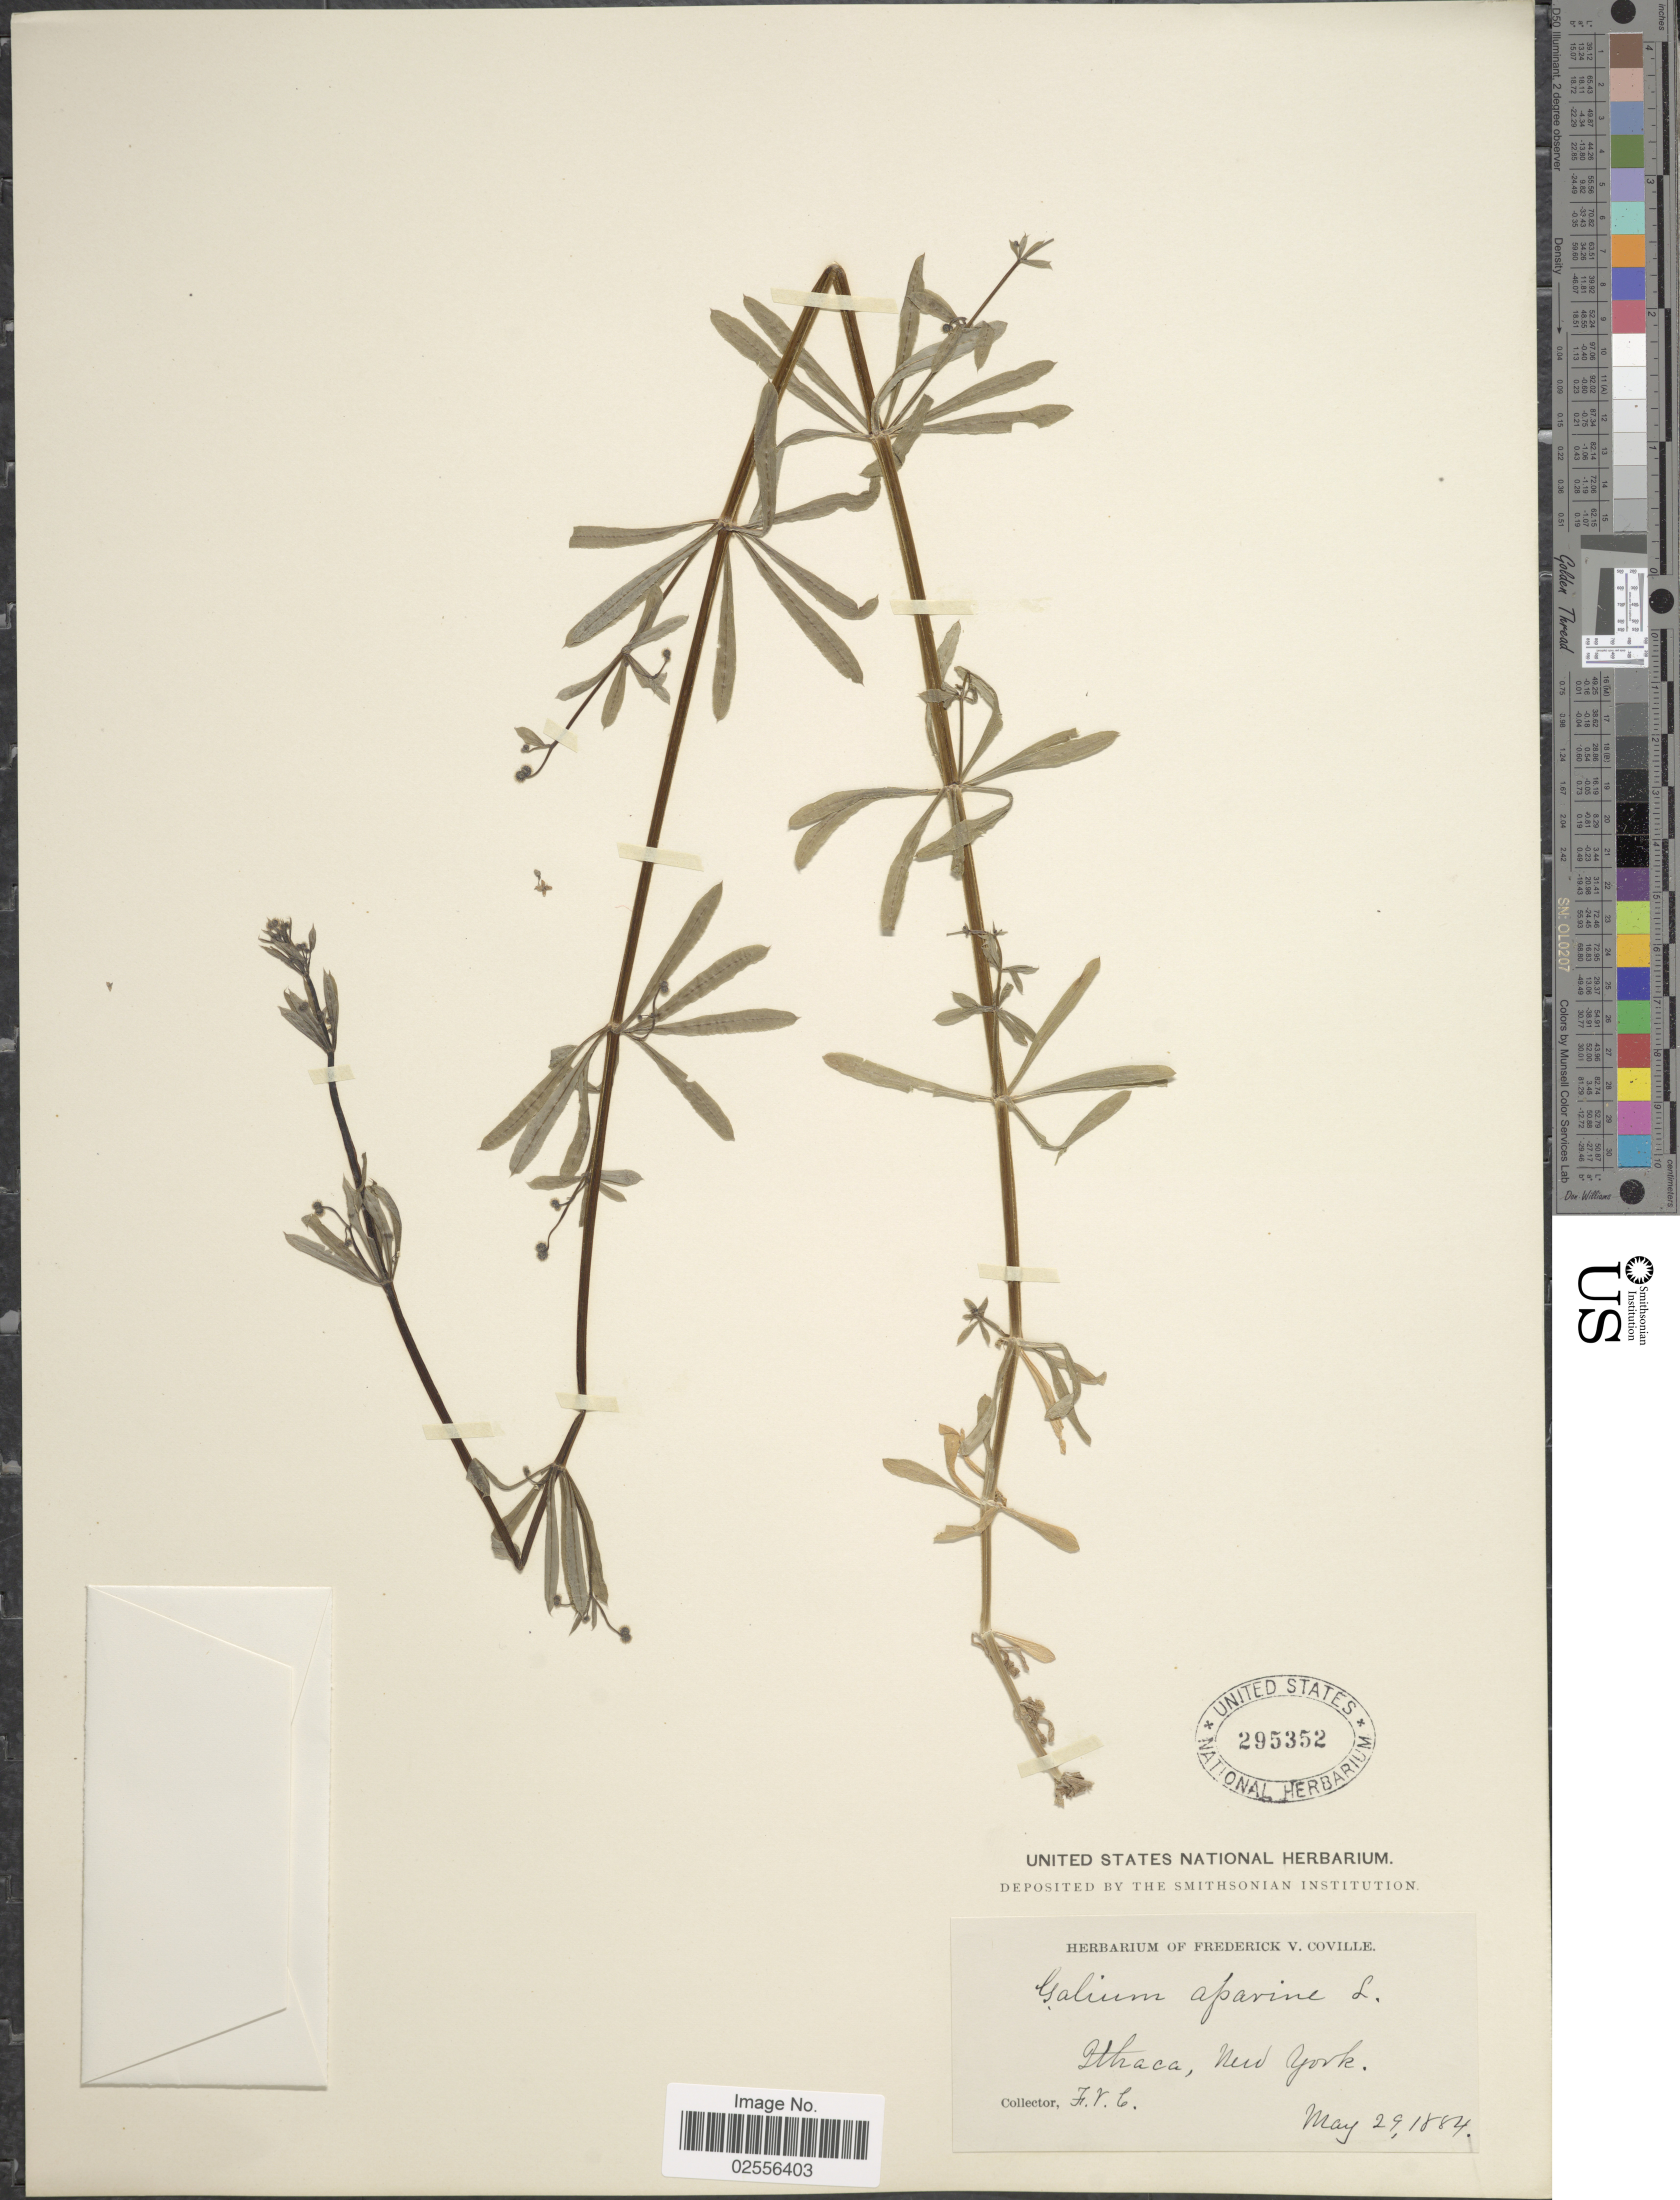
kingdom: Plantae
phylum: Tracheophyta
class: Magnoliopsida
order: Gentianales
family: Rubiaceae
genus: Galium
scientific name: Galium aparine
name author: L.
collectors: F. V. Coville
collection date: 1884-05-29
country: United States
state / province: New York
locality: Ithaca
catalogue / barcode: US 295352